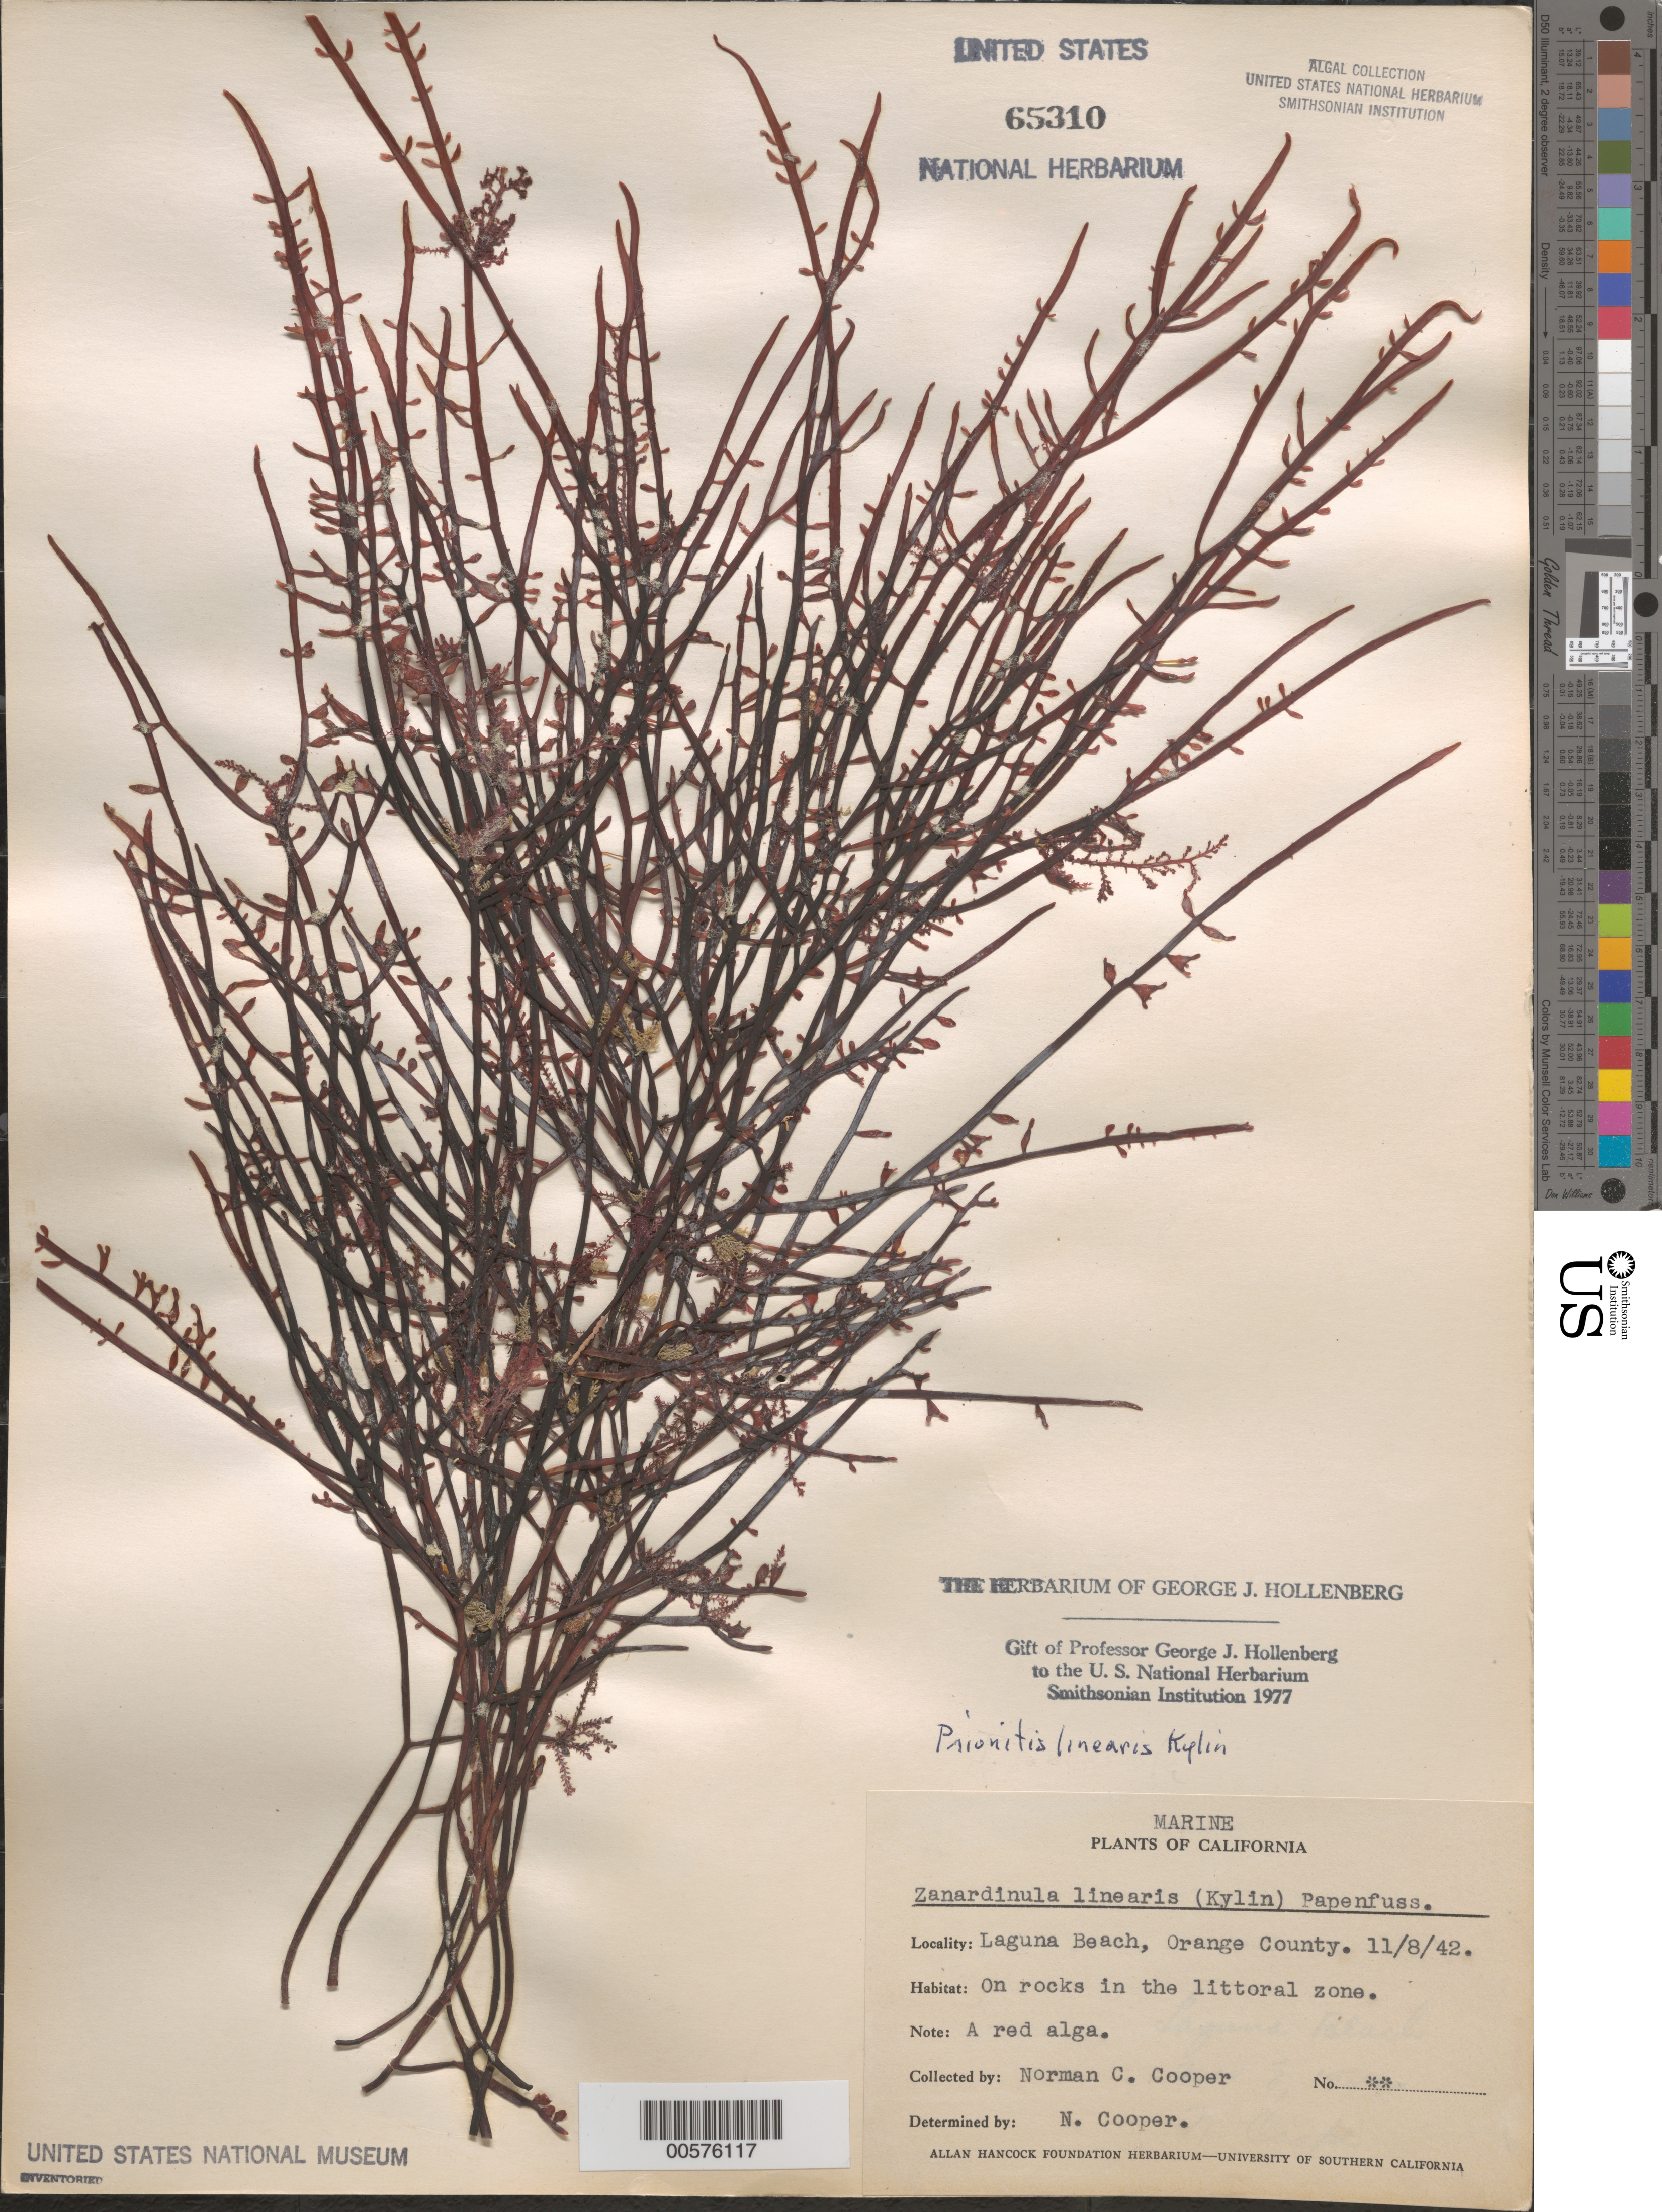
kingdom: Plantae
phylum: Rhodophyta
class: Florideophyceae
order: Cryptonemiales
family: Cryptonemiaceae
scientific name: Prionitis linearis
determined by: Hollenberg, George J.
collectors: N. Cooper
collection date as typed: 08 Nov 1942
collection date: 1942-11-08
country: United States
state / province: California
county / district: Orange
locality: Laguna Beach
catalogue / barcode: US 65310